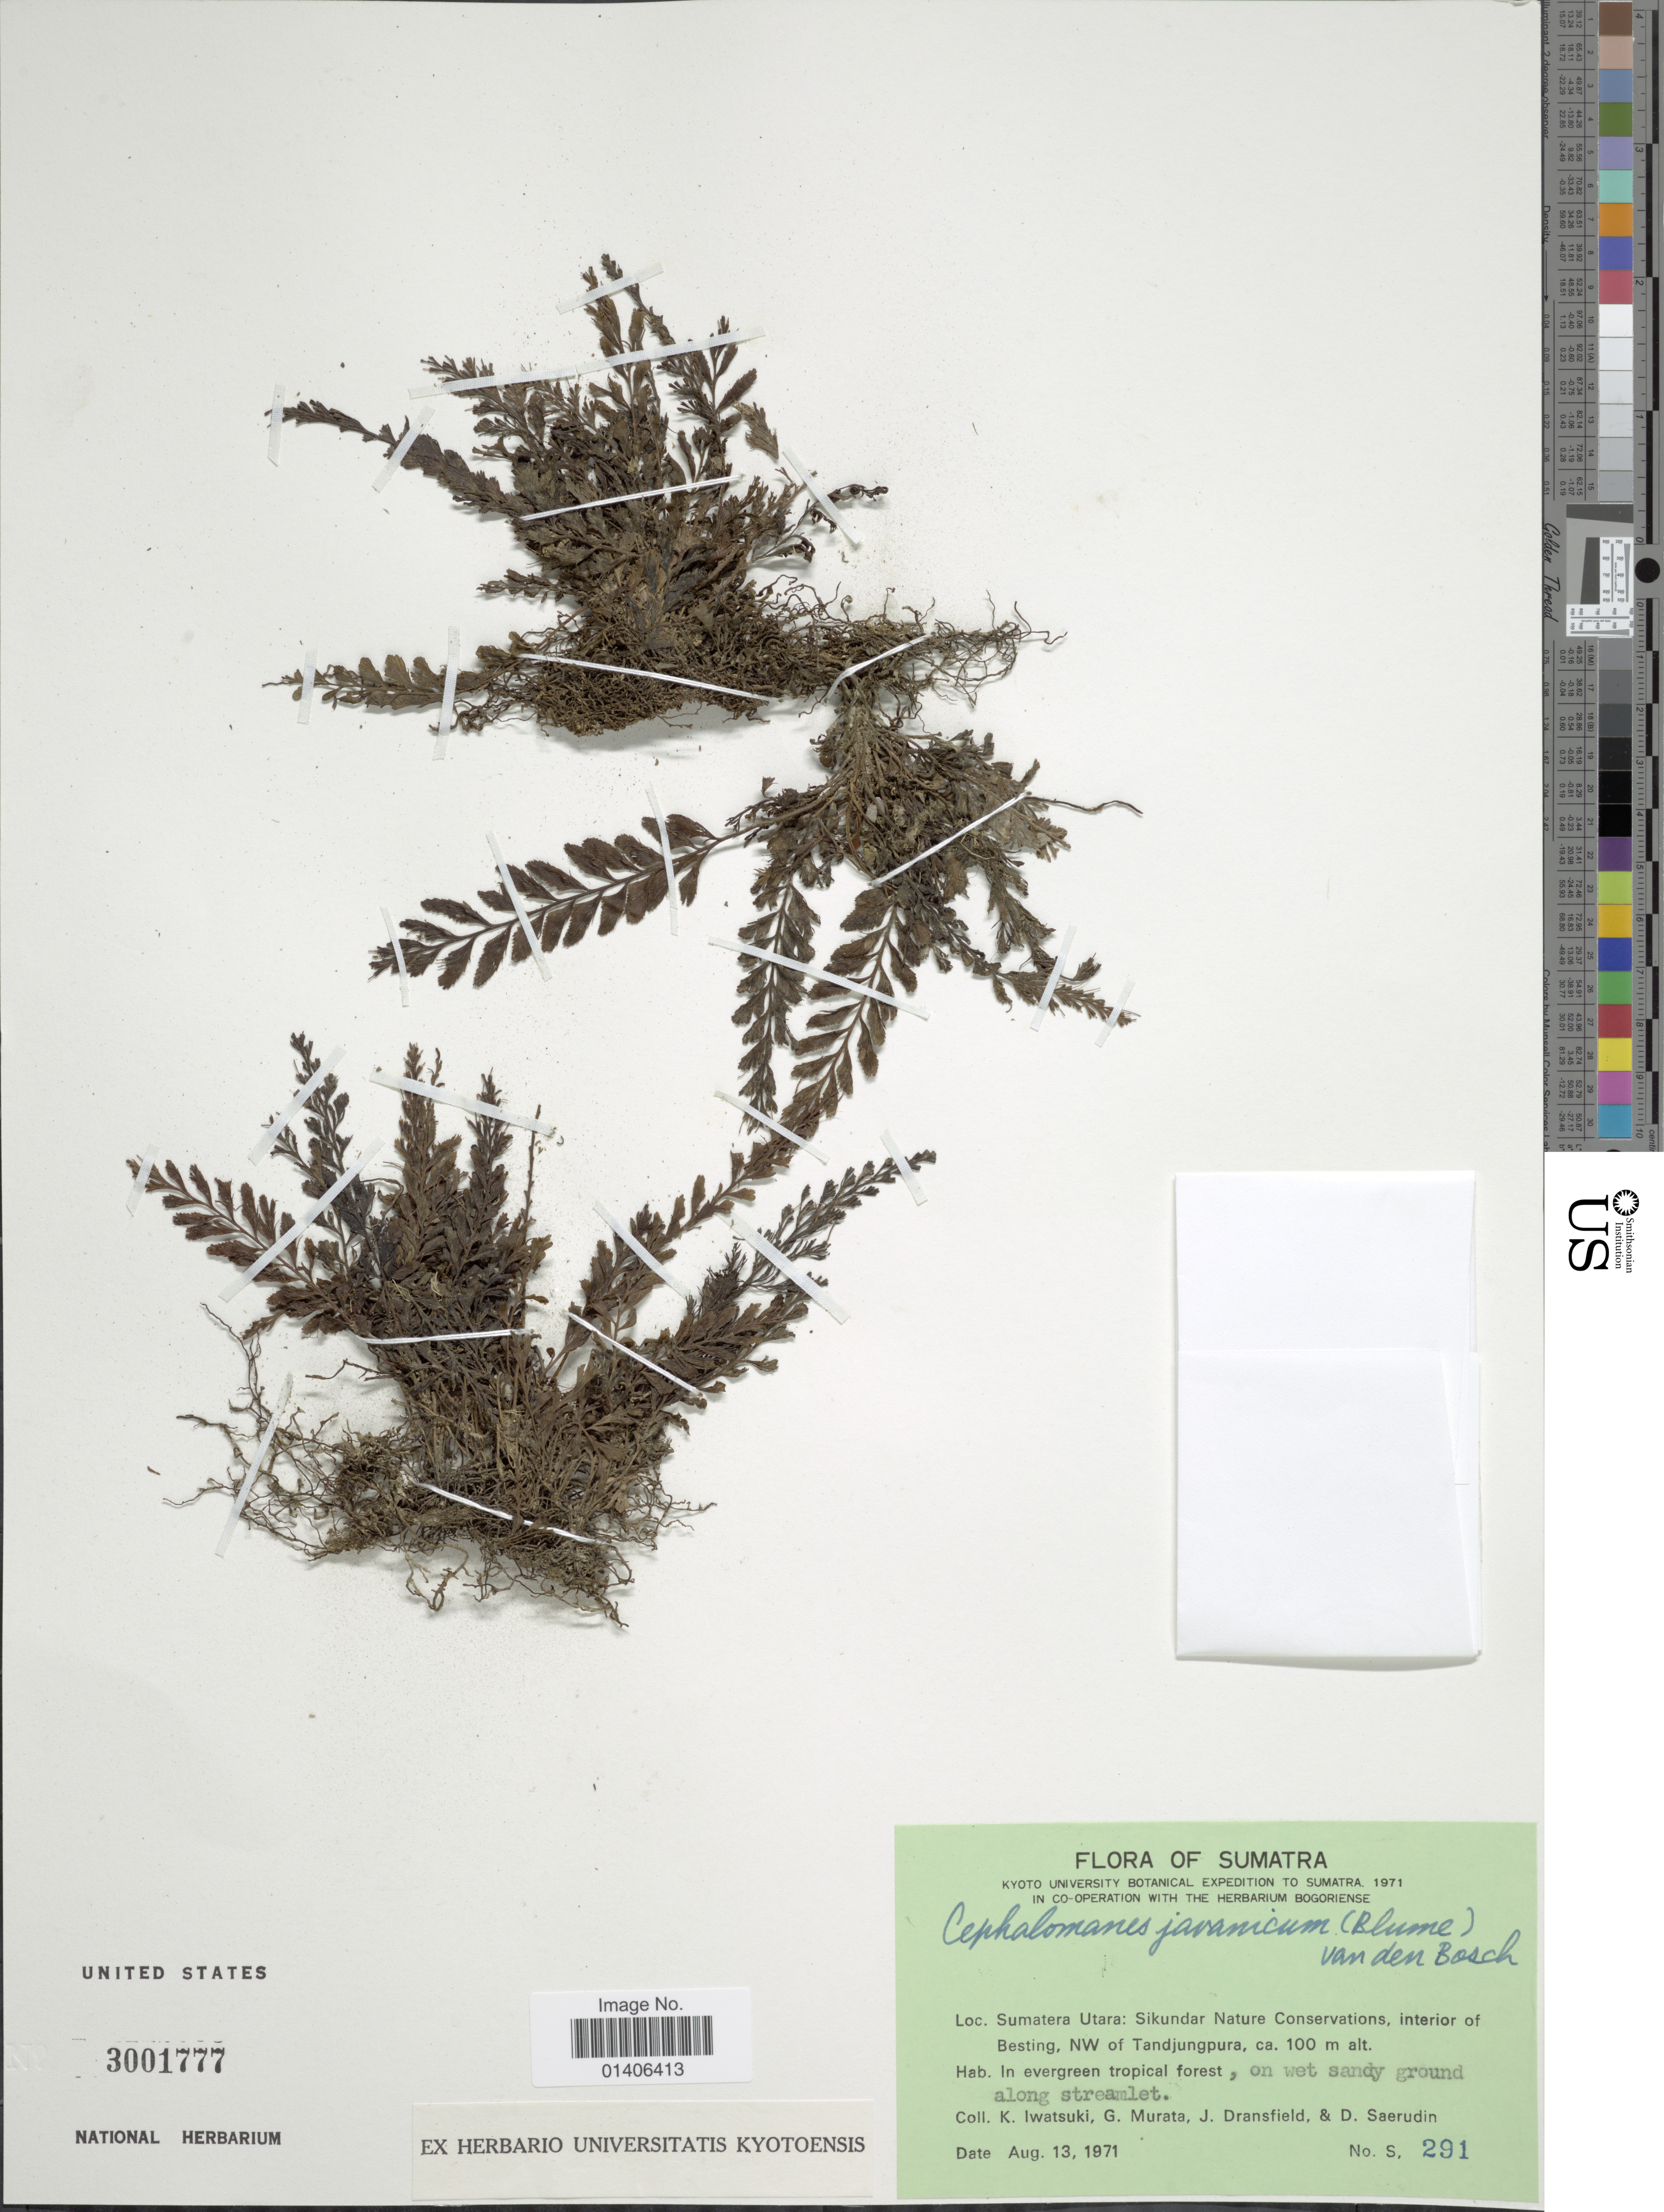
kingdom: Plantae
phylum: Tracheophyta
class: Polypodiopsida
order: Hymenophyllales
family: Hymenophyllaceae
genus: Cephalomanes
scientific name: Cephalomanes javanicum var. javanicum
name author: C. Presl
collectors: K. Iwatsuki, G. Murata, J. Dransfield & D. Saerudin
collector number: S, 291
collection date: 1971-08-13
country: Indonesia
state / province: Sumatra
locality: Sumatra Utara: Sikundar Nature Conservations, interior of Besting, NW of Tandjungpura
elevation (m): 100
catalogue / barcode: US 3001777